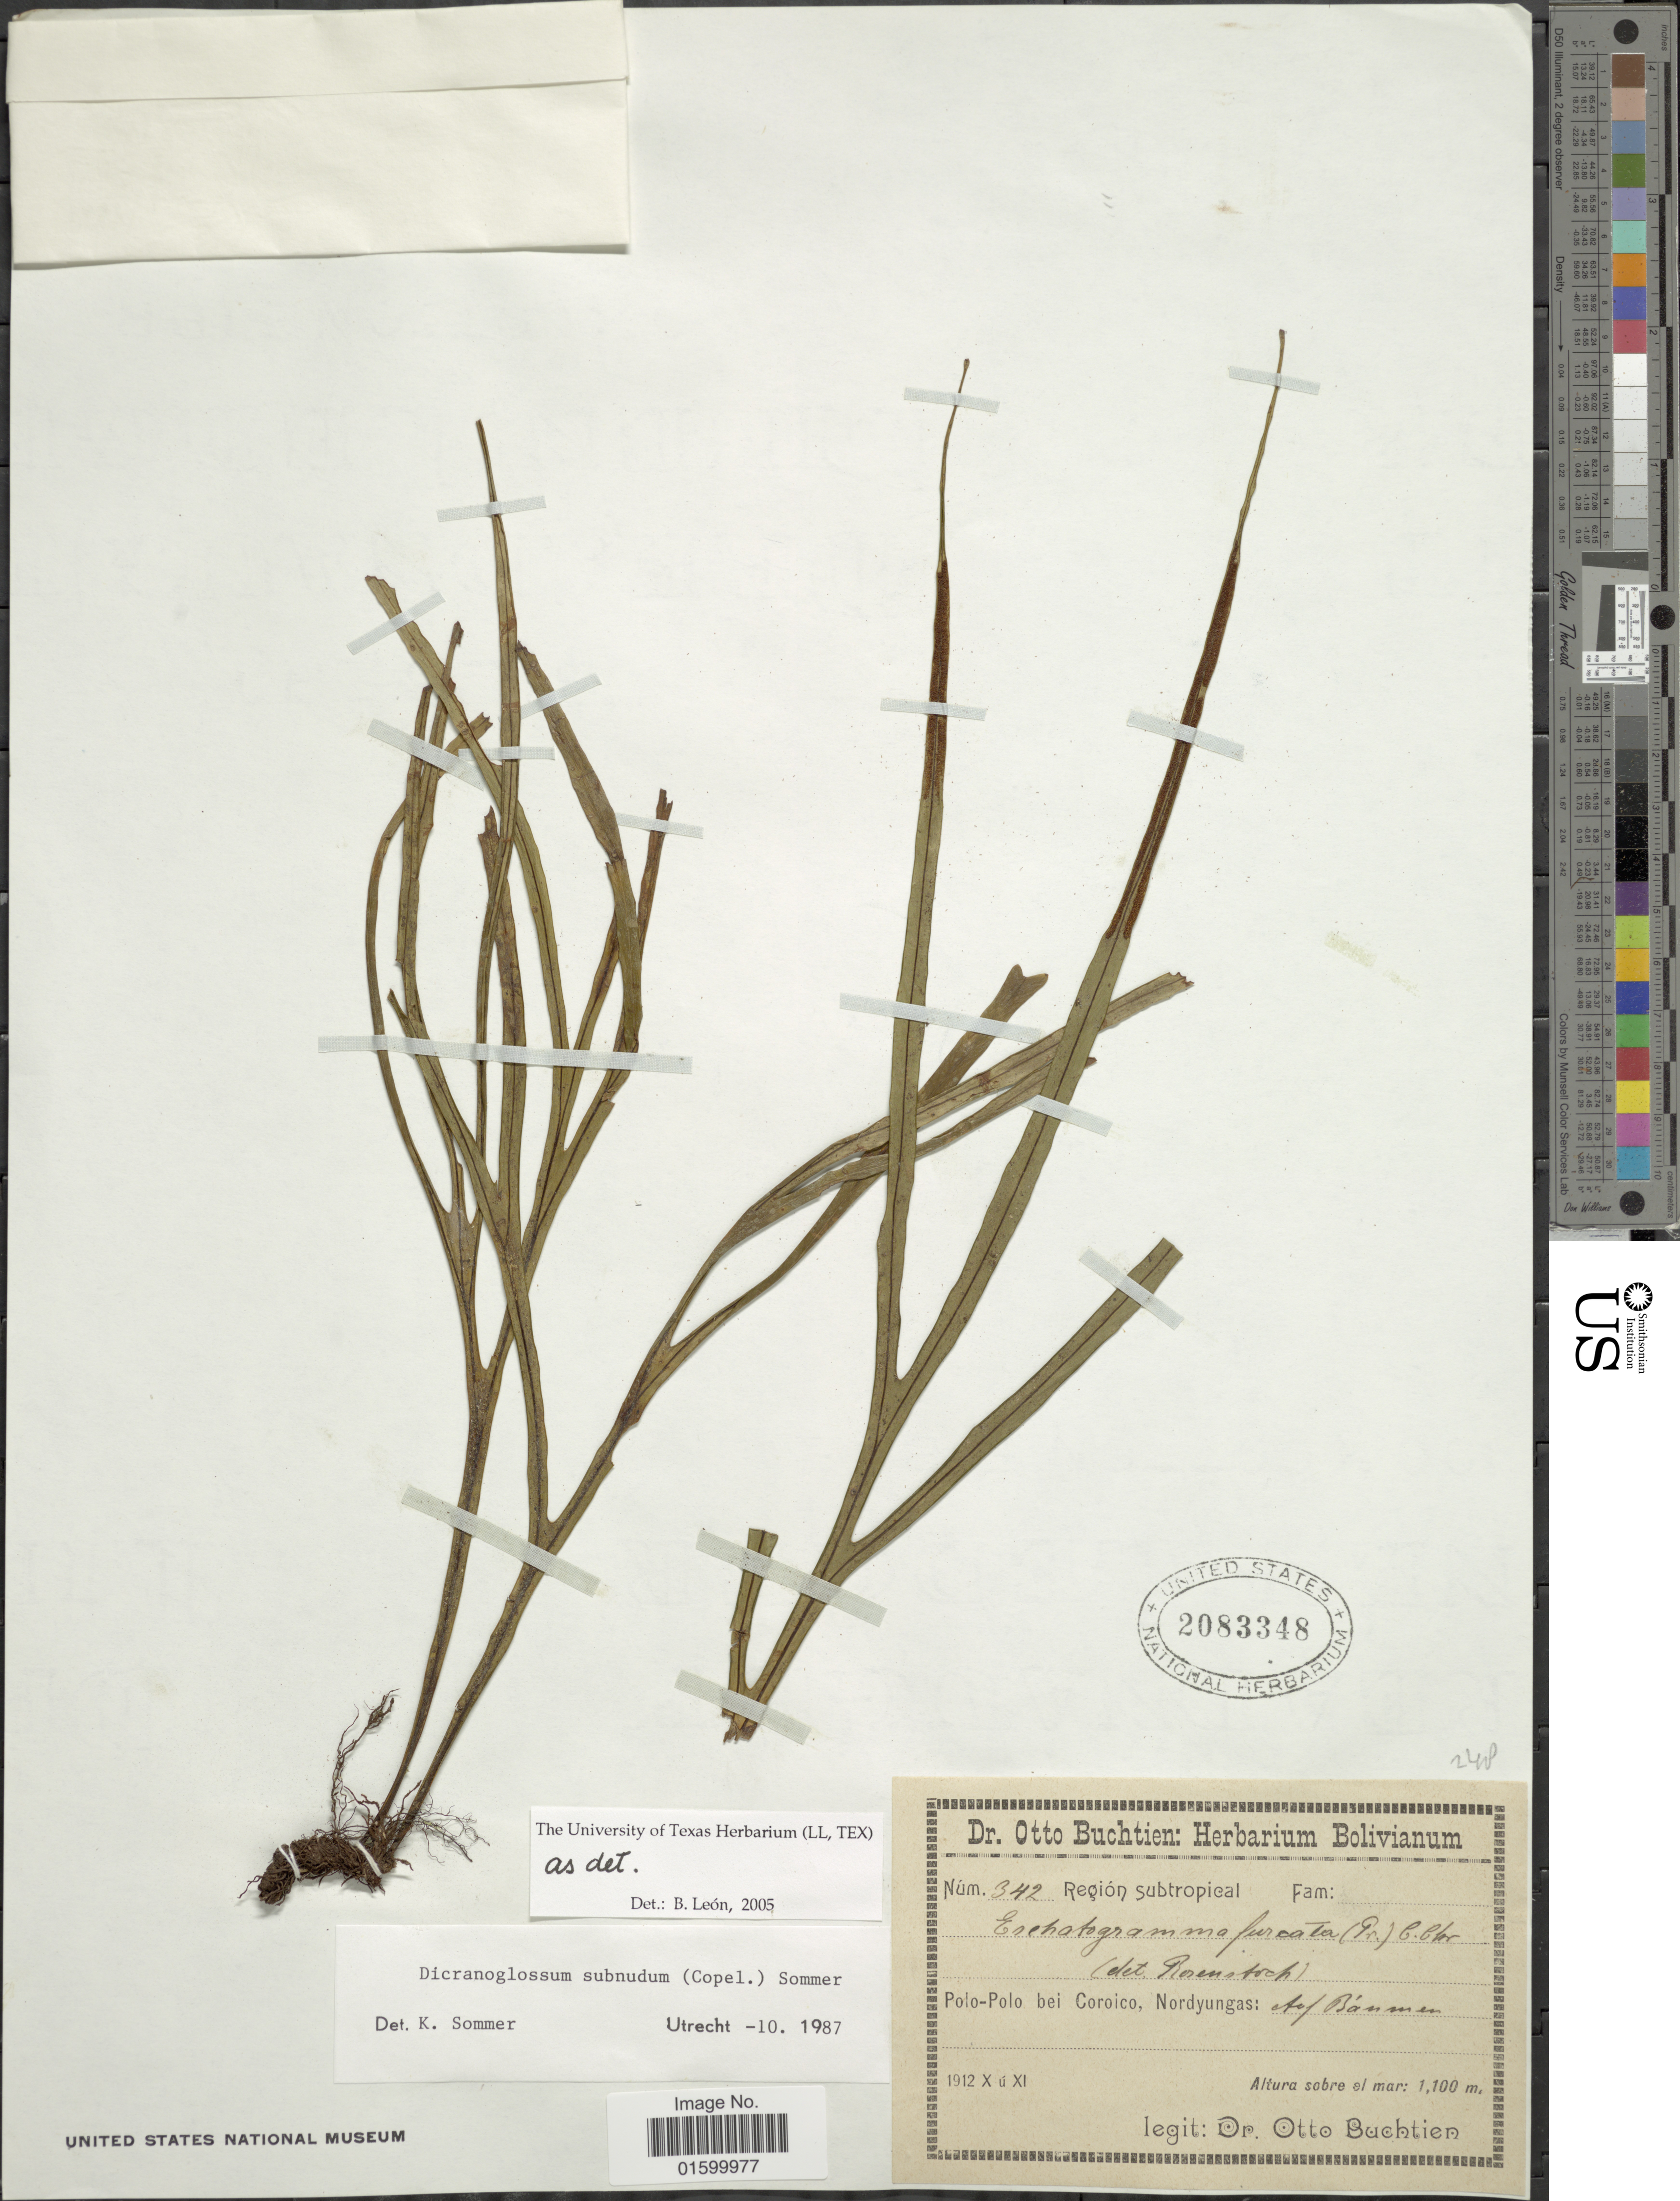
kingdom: Plantae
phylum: Tracheophyta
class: Polypodiopsida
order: Polypodiales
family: Polypodiaceae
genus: Pleopeltis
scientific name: Pleopeltis subnuda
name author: (C. Chr.) A.R. Sm.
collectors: O. Buchtien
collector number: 342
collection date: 1912-10/1912-11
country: Bolivia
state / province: La Paz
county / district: Nor Yungas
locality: Polo-Polo bei Coroico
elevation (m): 1100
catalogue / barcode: US 2083348